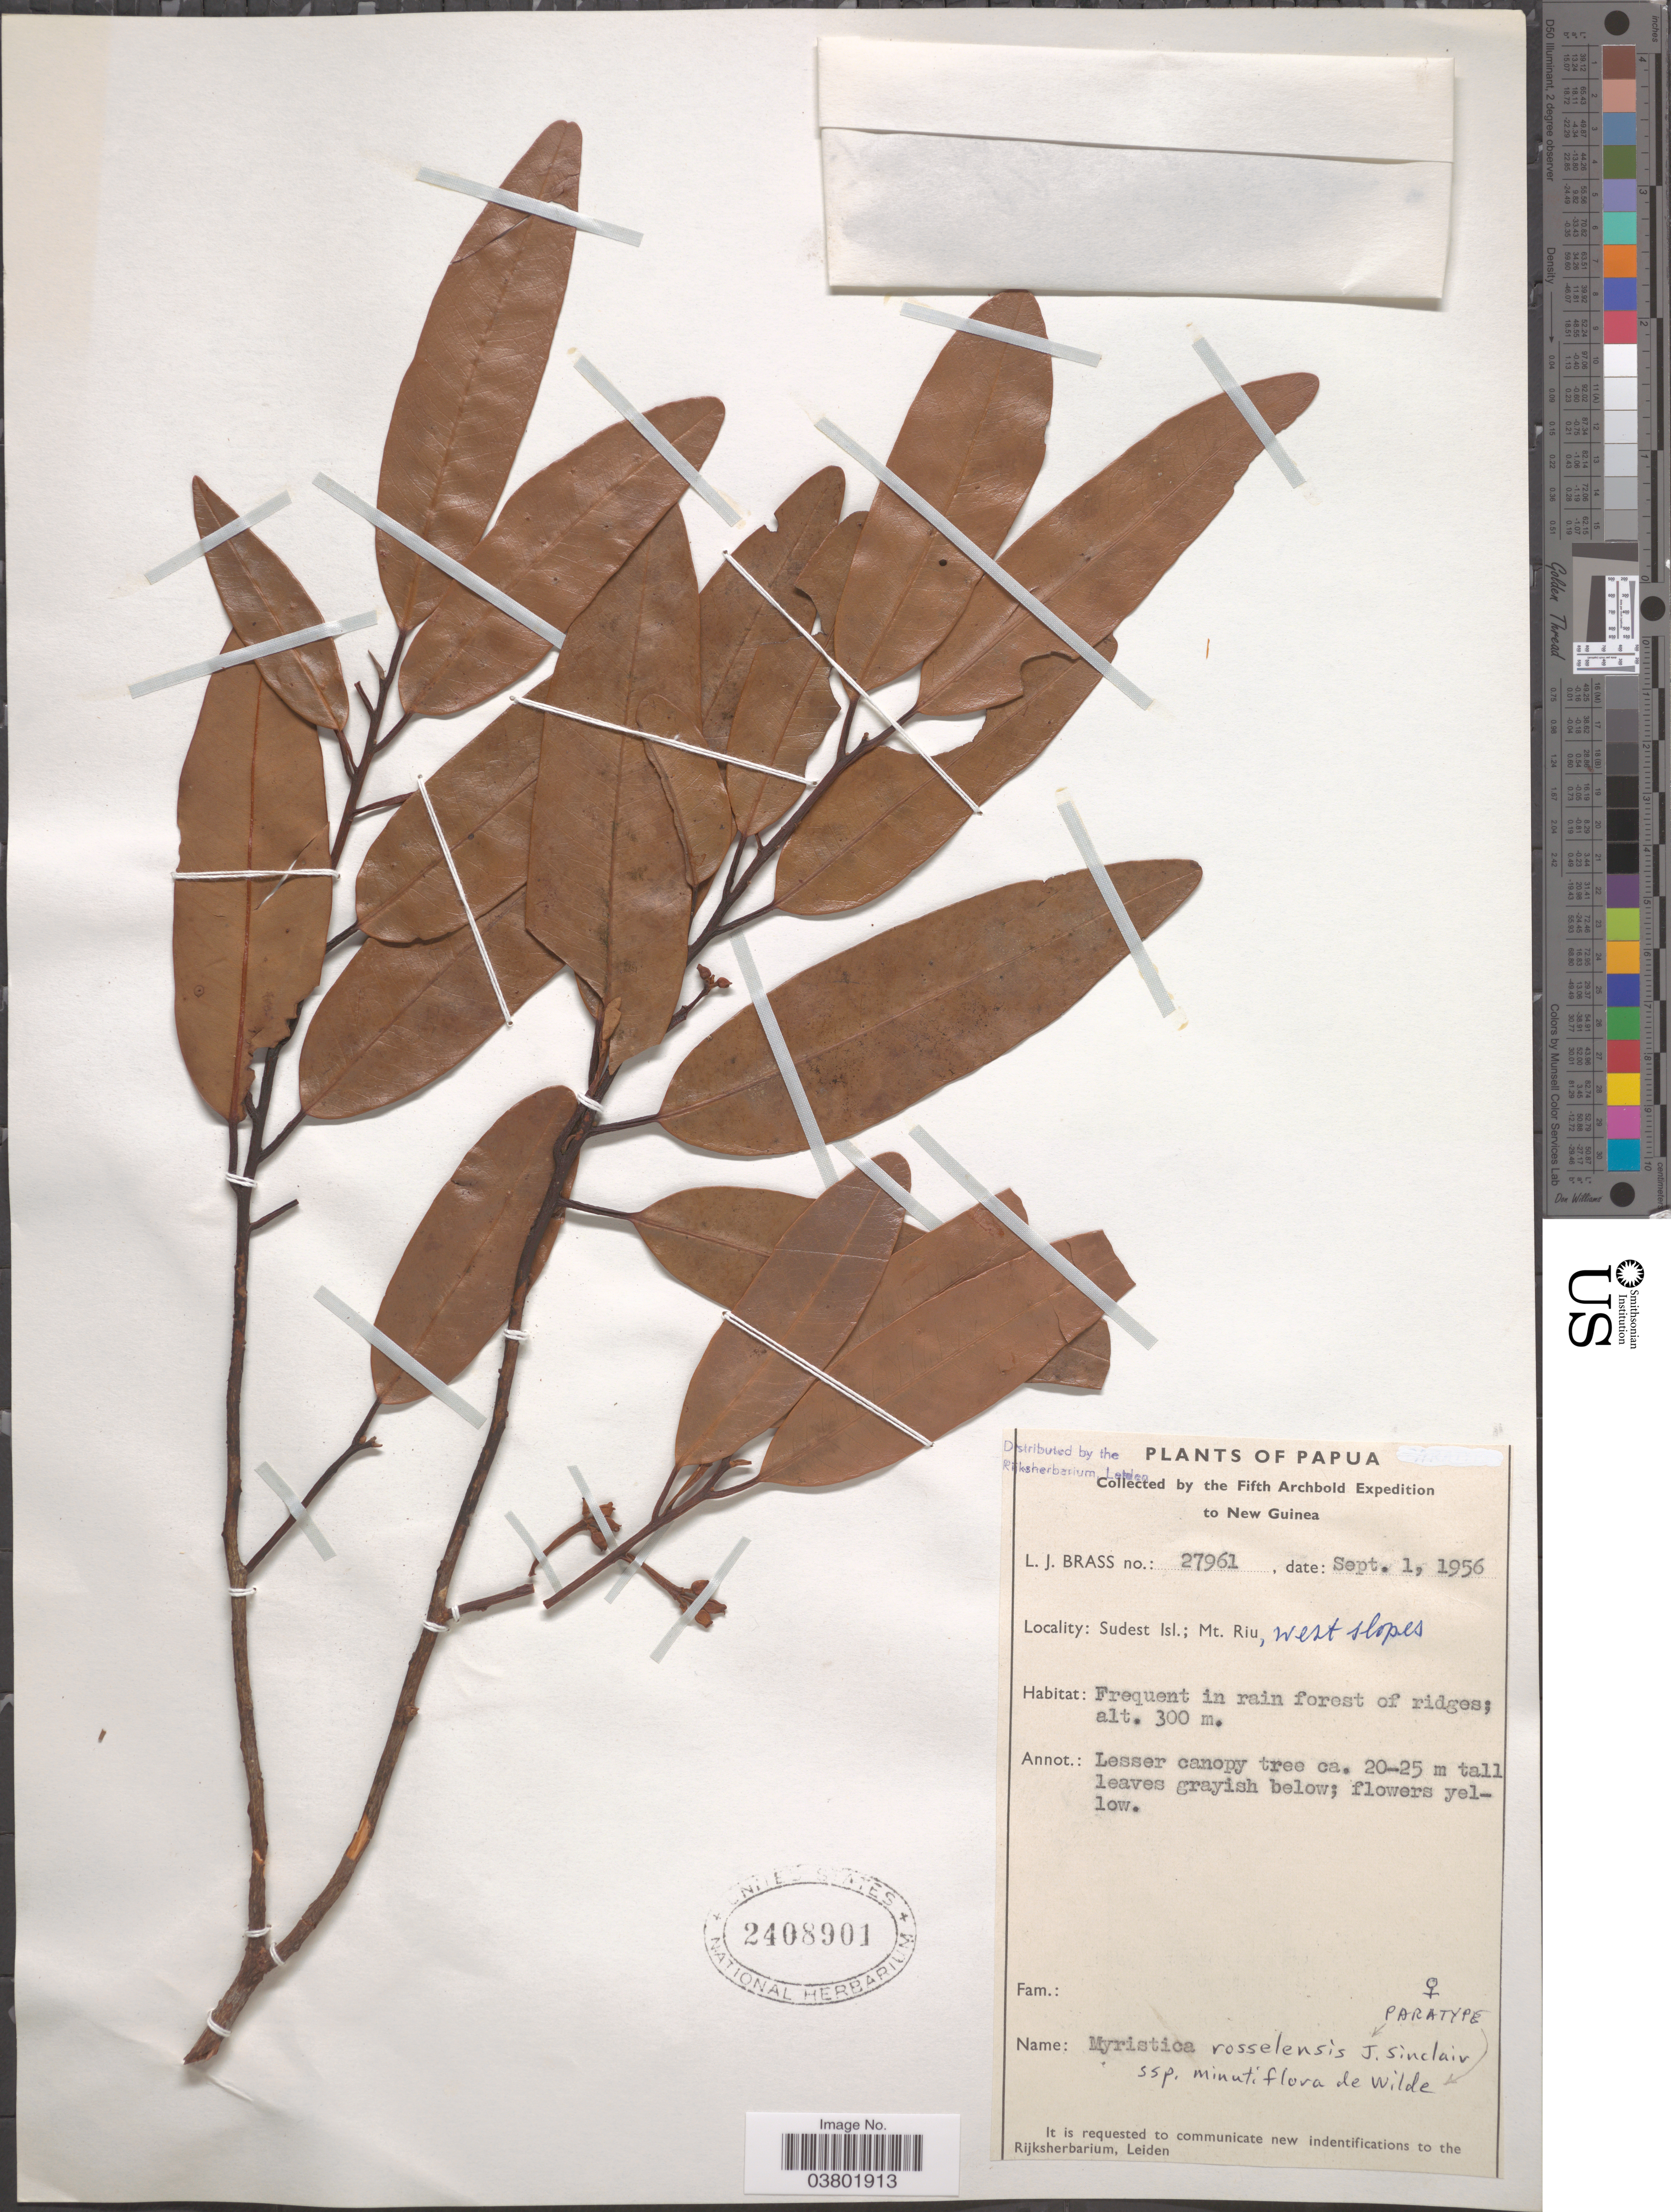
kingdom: Plantae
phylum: Tracheophyta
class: Magnoliopsida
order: Magnoliales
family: Myristicaceae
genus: Myristica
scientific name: Myristica rosselensis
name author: J. Sinclair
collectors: L. J. Brass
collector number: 27961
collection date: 1956-09-01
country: Papua New Guinea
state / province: Milne Bay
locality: Papua. New Guinea. Sudest Isl.; Mt. Riu, west slopes.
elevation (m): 300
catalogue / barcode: US 2408901